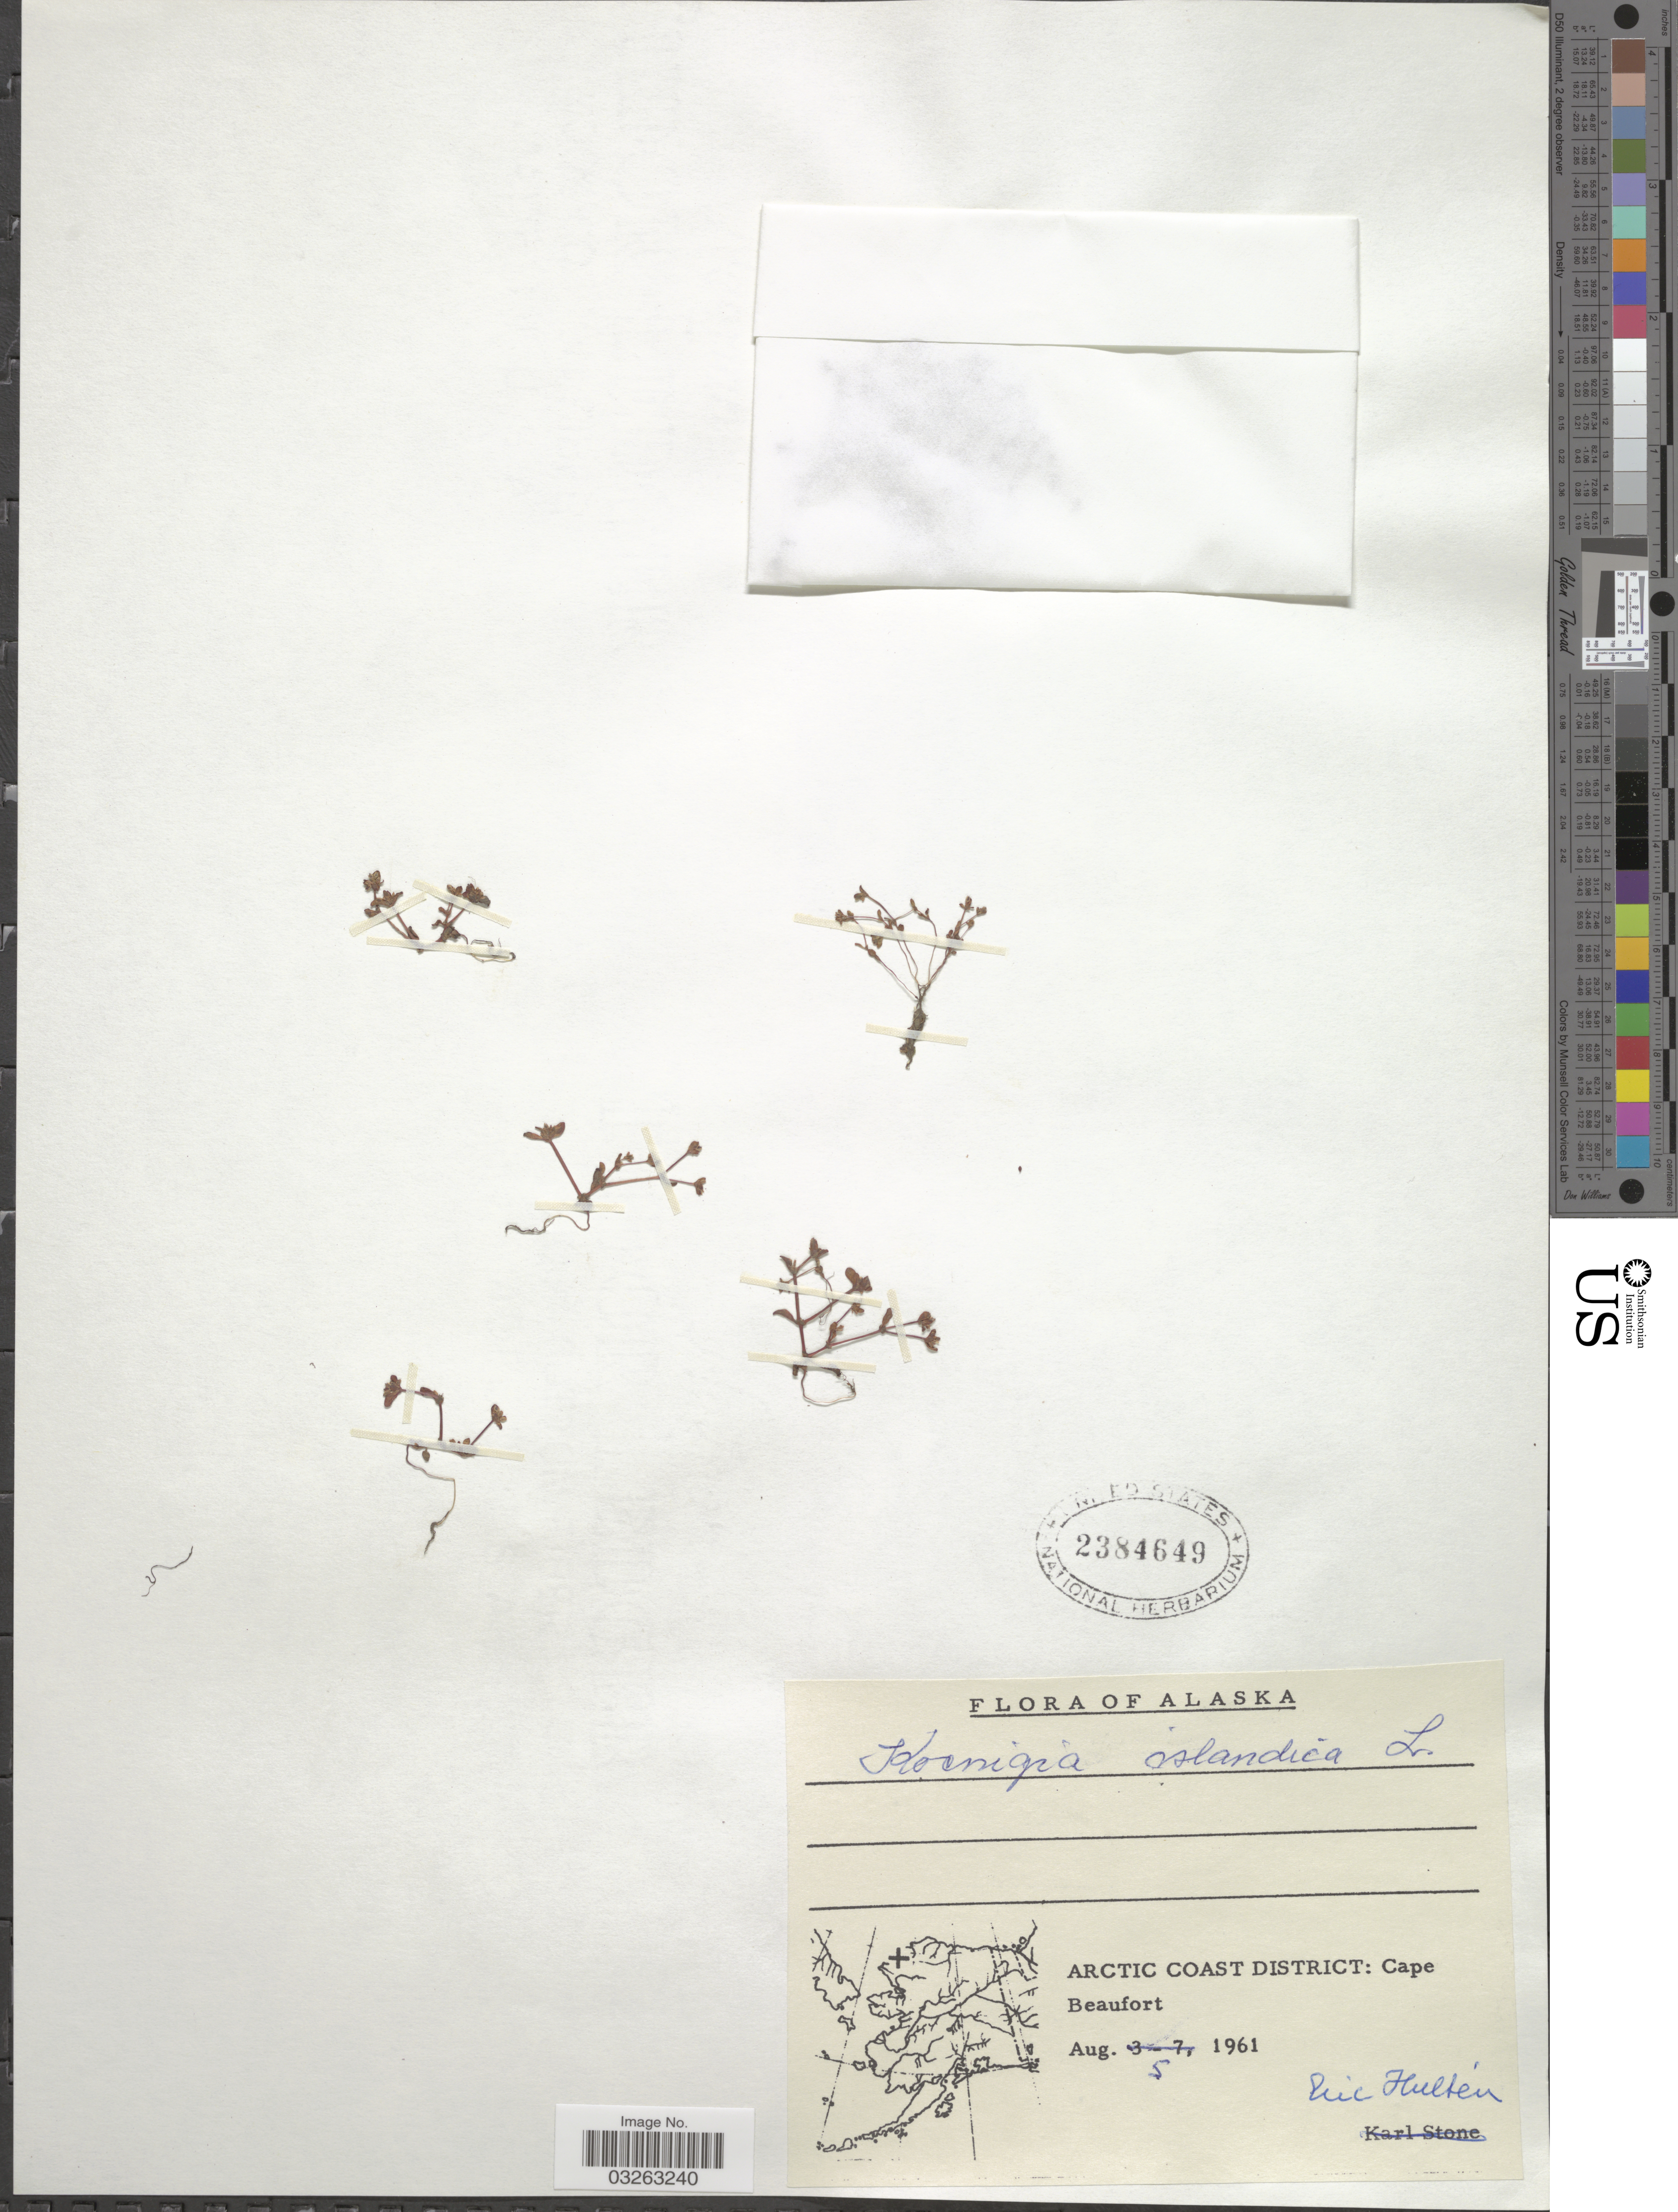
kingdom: Plantae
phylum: Tracheophyta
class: Magnoliopsida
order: Caryophyllales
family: Polygonaceae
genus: Koenigia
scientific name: Koenigia islandica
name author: L.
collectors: E. G. Hultén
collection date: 1961-08-05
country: United States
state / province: Alaska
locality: Arctic Coast District: Cape Beaufort.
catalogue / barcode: US 2384649